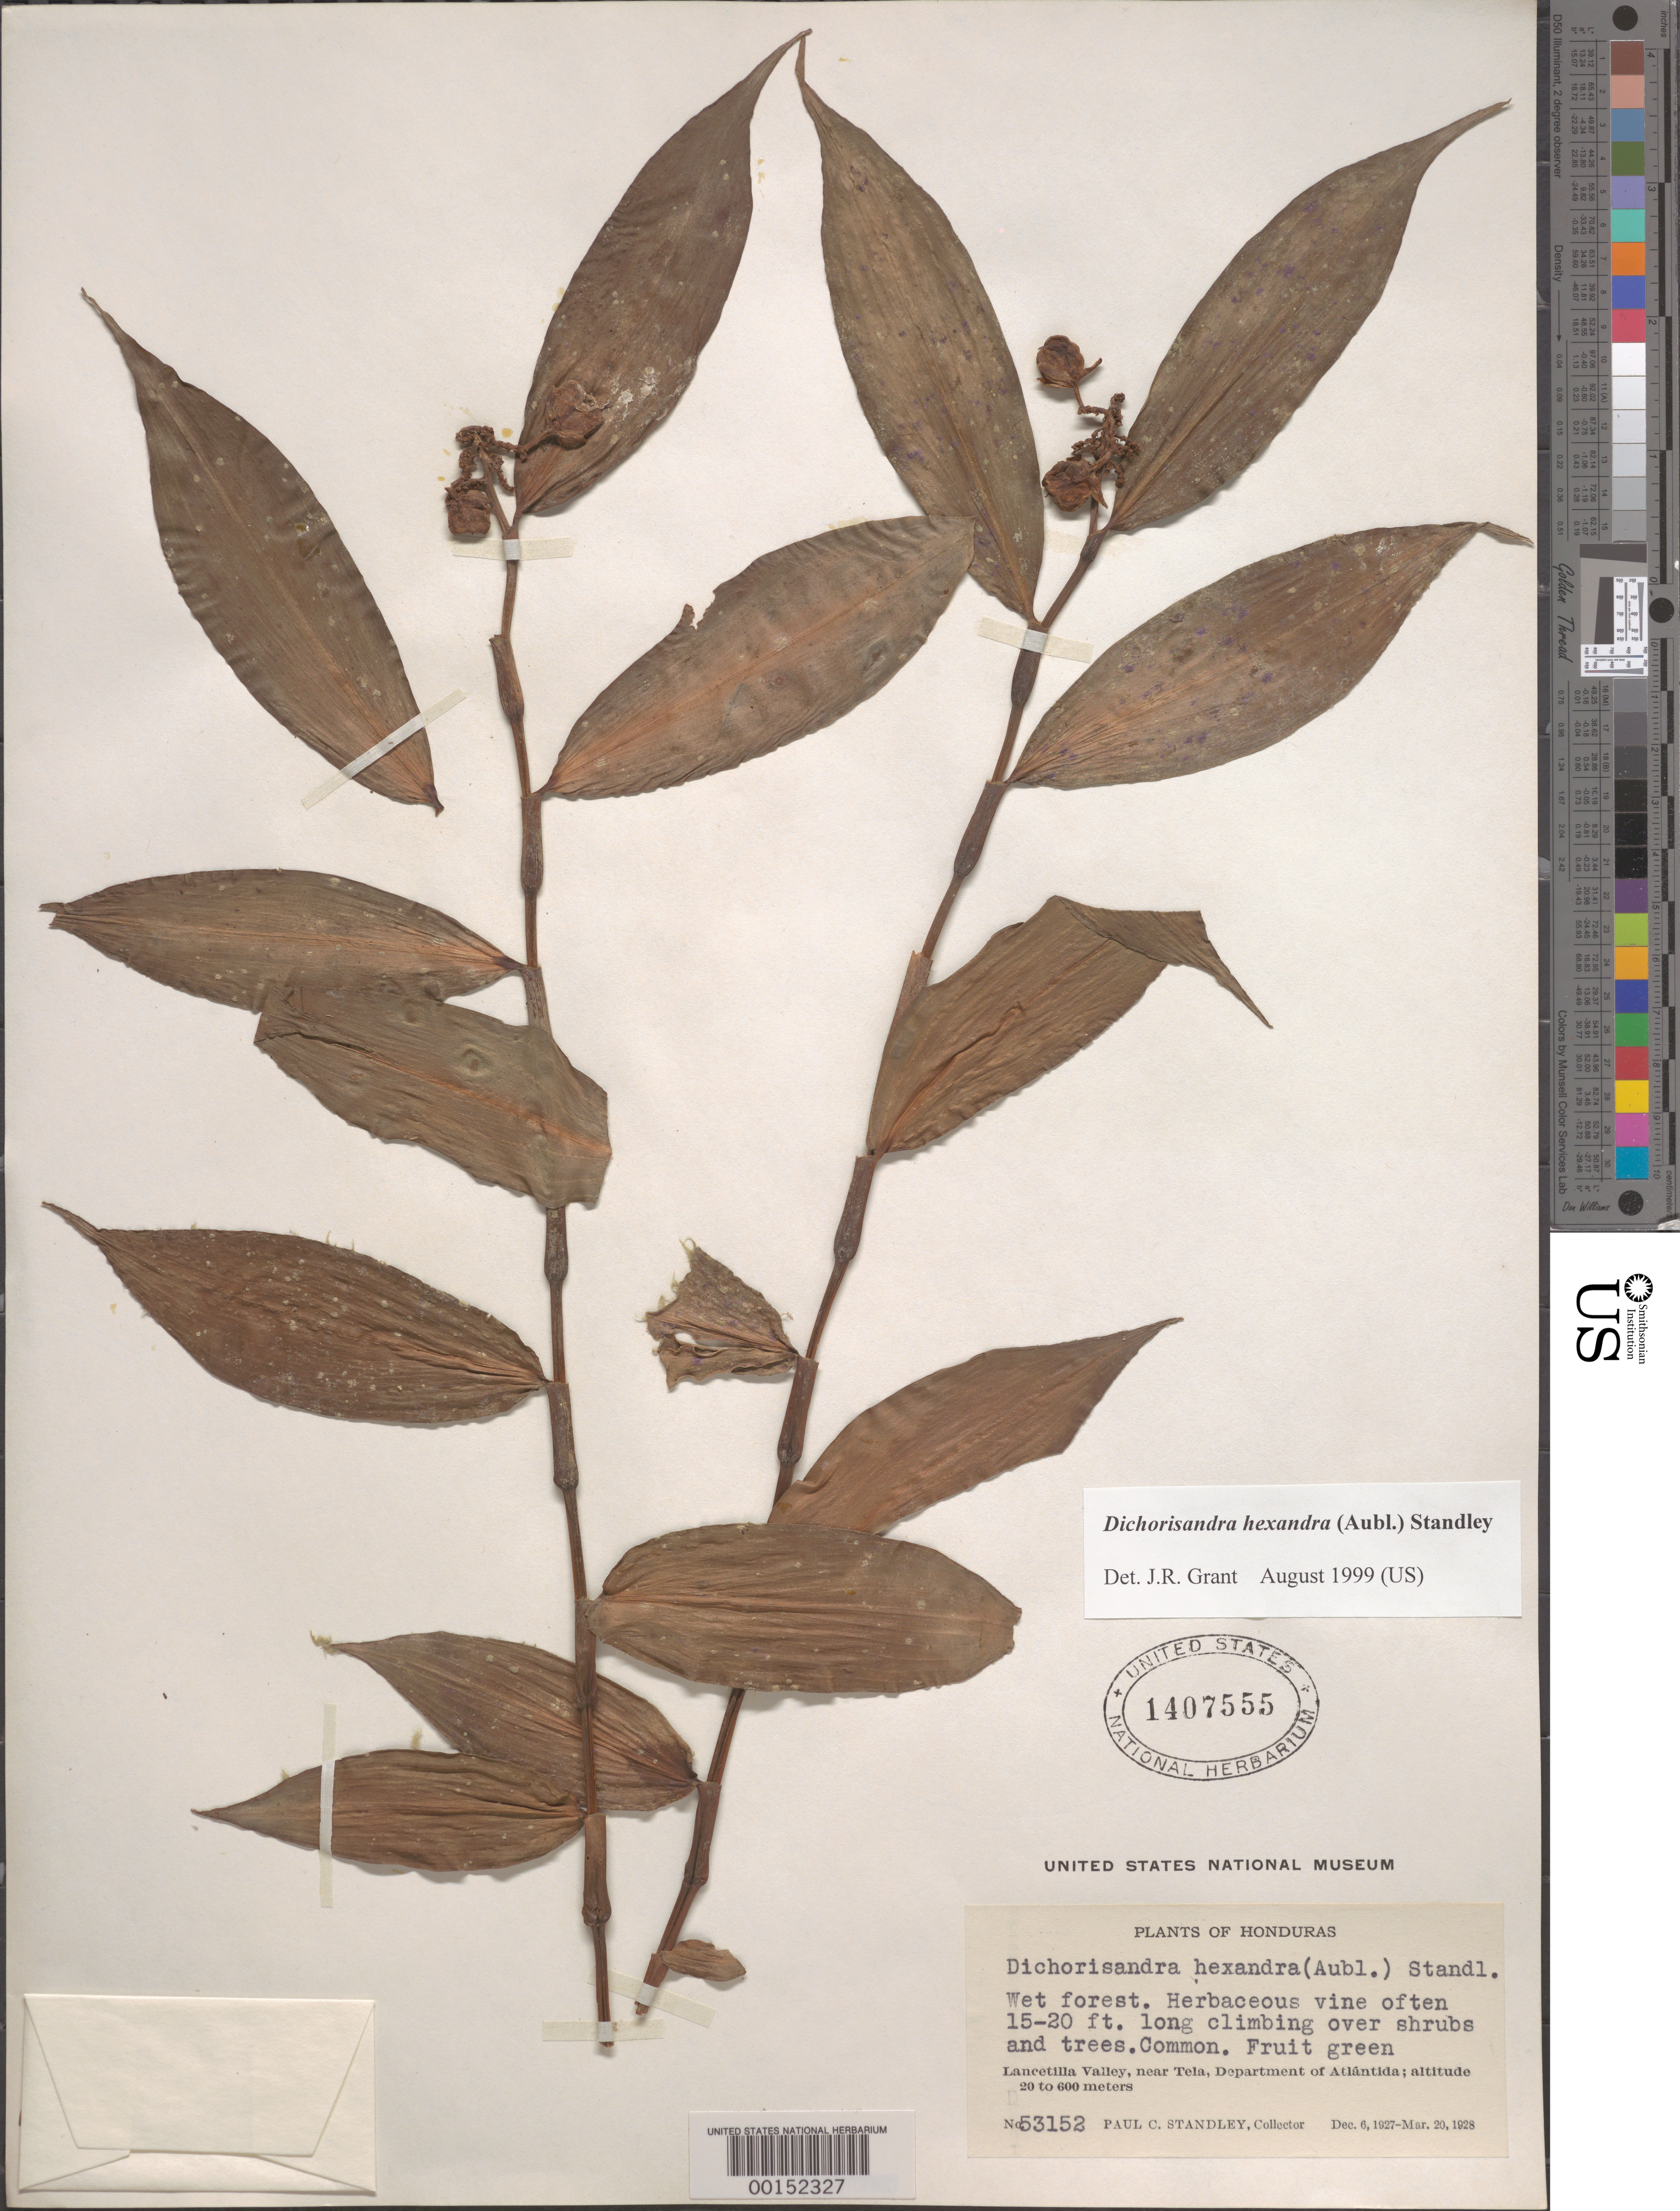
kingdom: Plantae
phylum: Tracheophyta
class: Liliopsida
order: Commelinales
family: Commelinaceae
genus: Dichorisandra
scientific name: Dichorisandra hexandra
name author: (Aubl.) Standl.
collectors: P. C. Standley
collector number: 53152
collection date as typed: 06 Dec 1928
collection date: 1928-12-06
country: Honduras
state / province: Atlántida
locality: Lancetilla Valley, near Tela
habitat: Wet forest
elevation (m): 20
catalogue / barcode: US 1407555